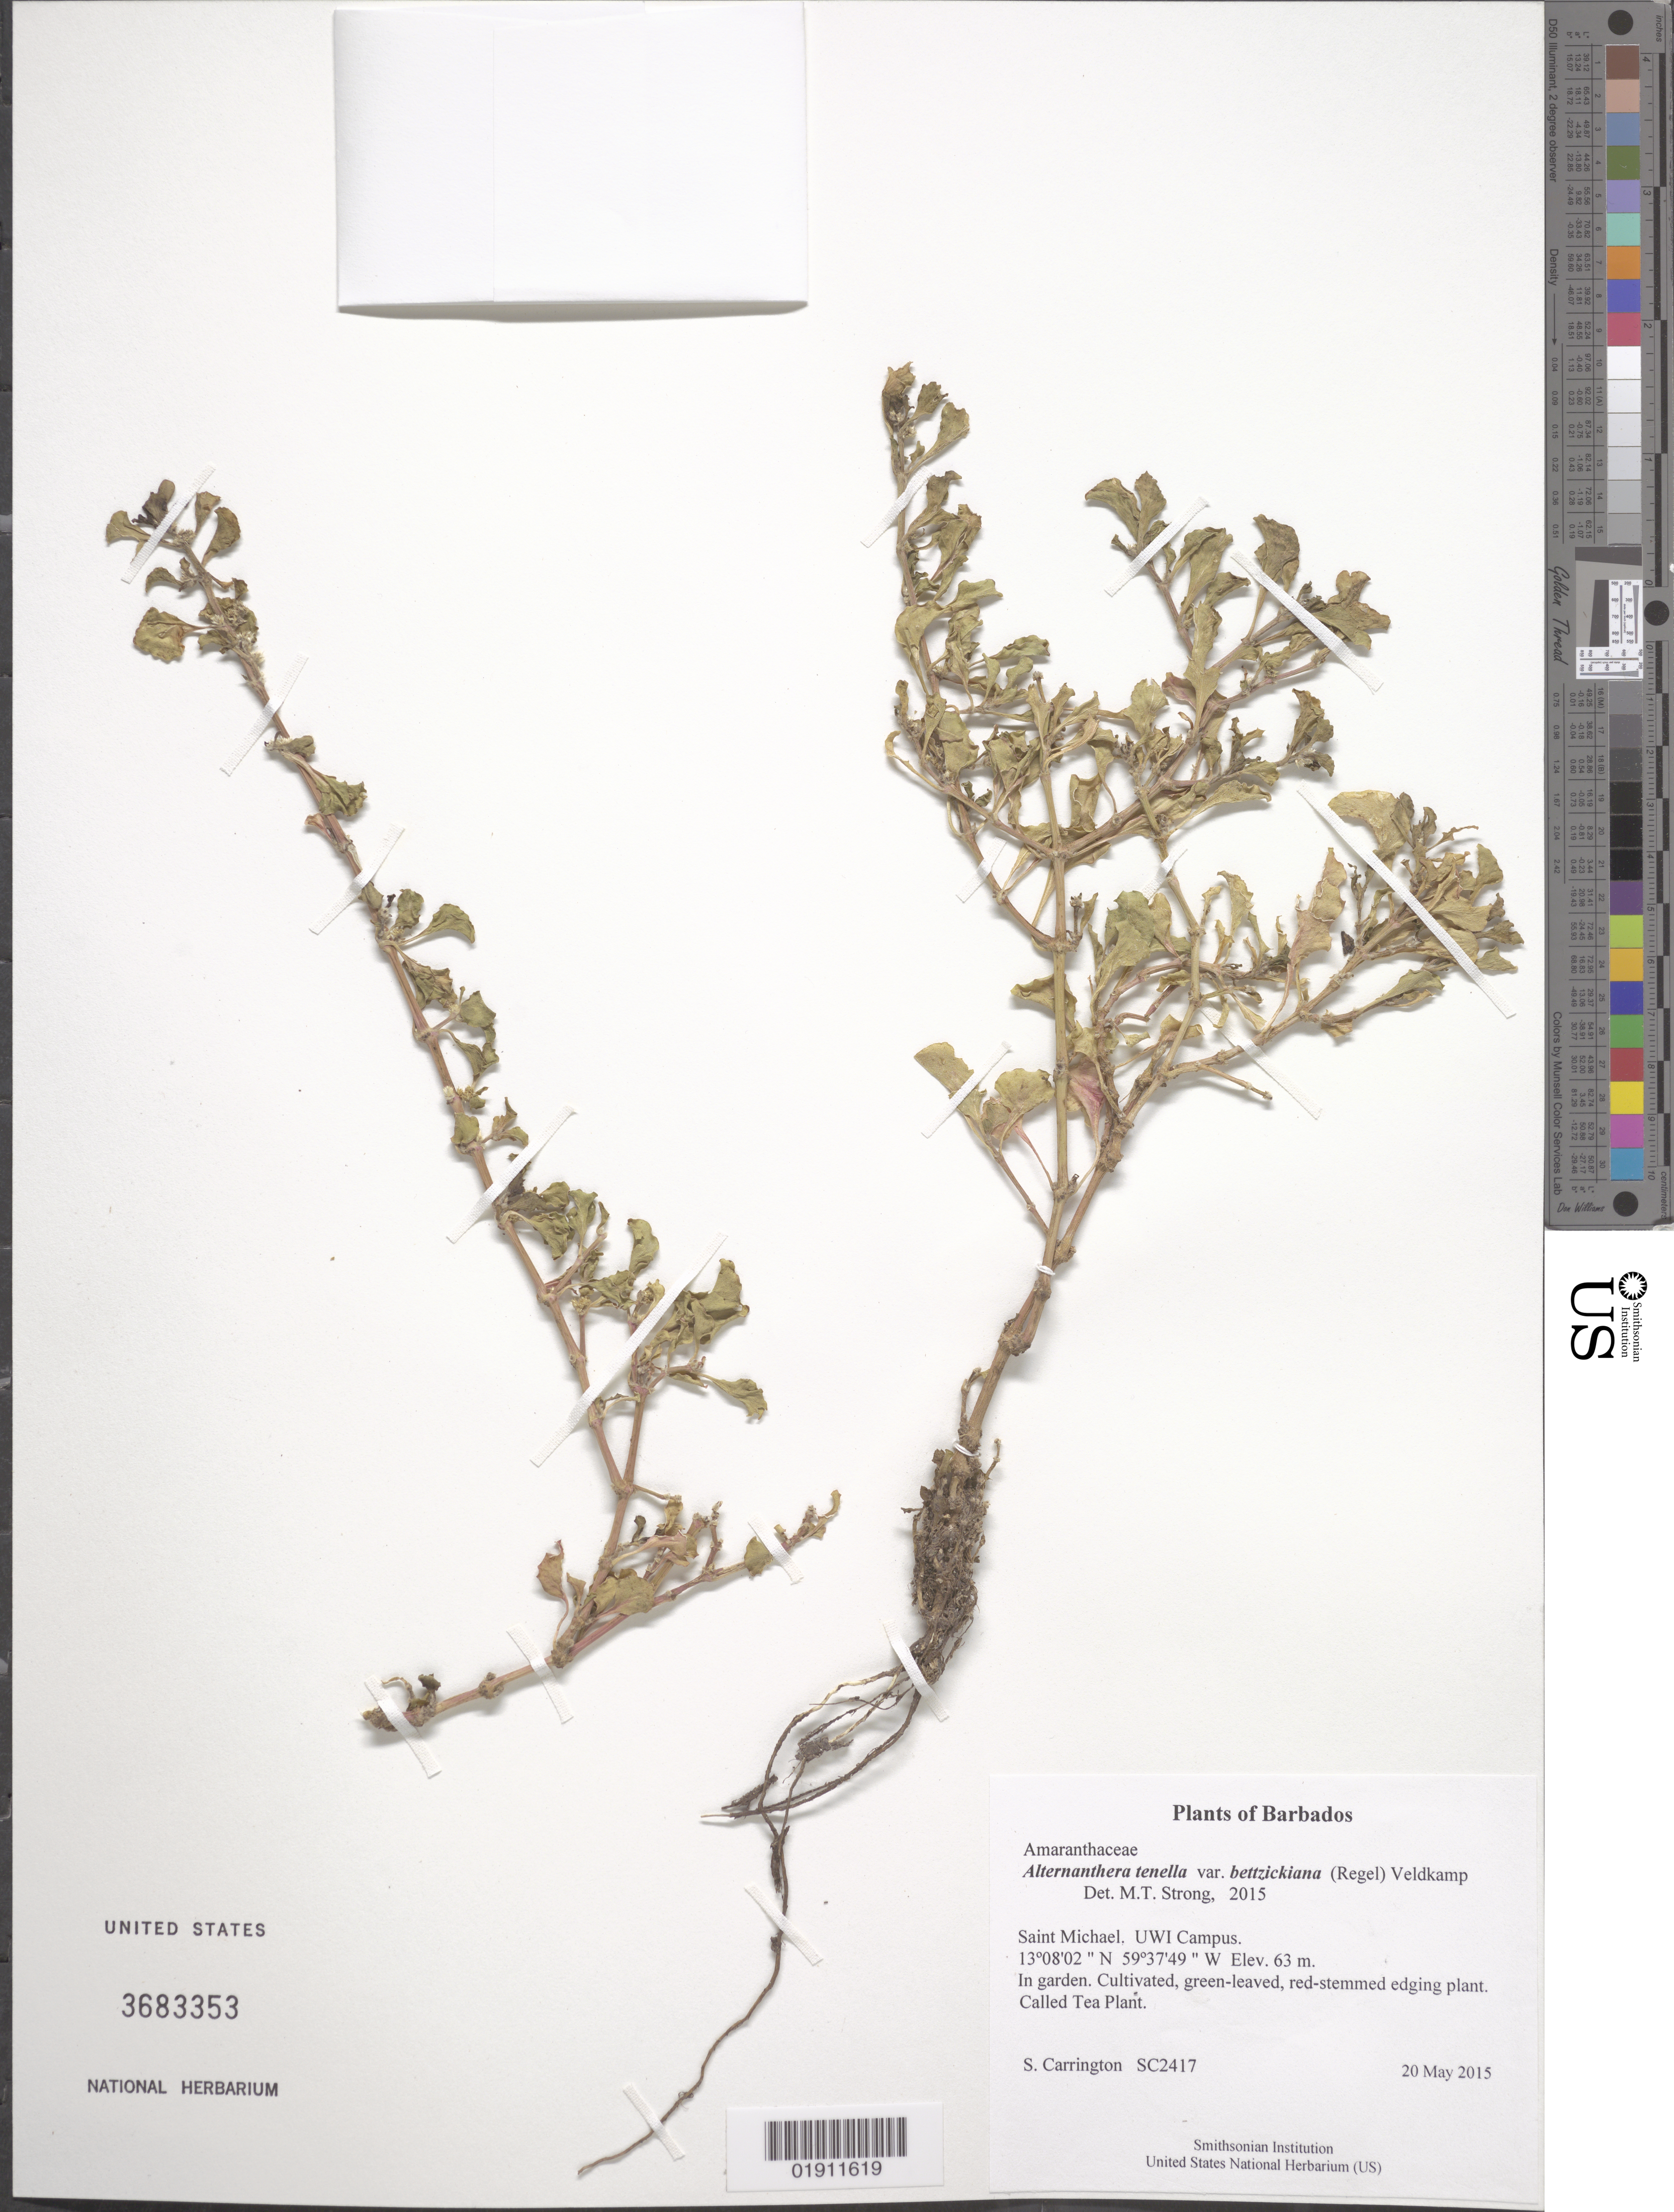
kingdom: Plantae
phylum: Tracheophyta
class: Magnoliopsida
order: Caryophyllales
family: Amaranthaceae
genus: Alternanthera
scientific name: Alternanthera tenella var. bettzickiana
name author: (Regel) Veldkamp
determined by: Strong, M. T., (US), Smithsonian Institution - National Museum of Natural History (UNITED STATES)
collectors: C. M. S. Carrington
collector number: SC2417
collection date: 2015-05-20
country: Barbados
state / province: Saint Michael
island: Barbados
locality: UWI Campus, St Michael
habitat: Garden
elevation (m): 63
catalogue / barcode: US 3683353